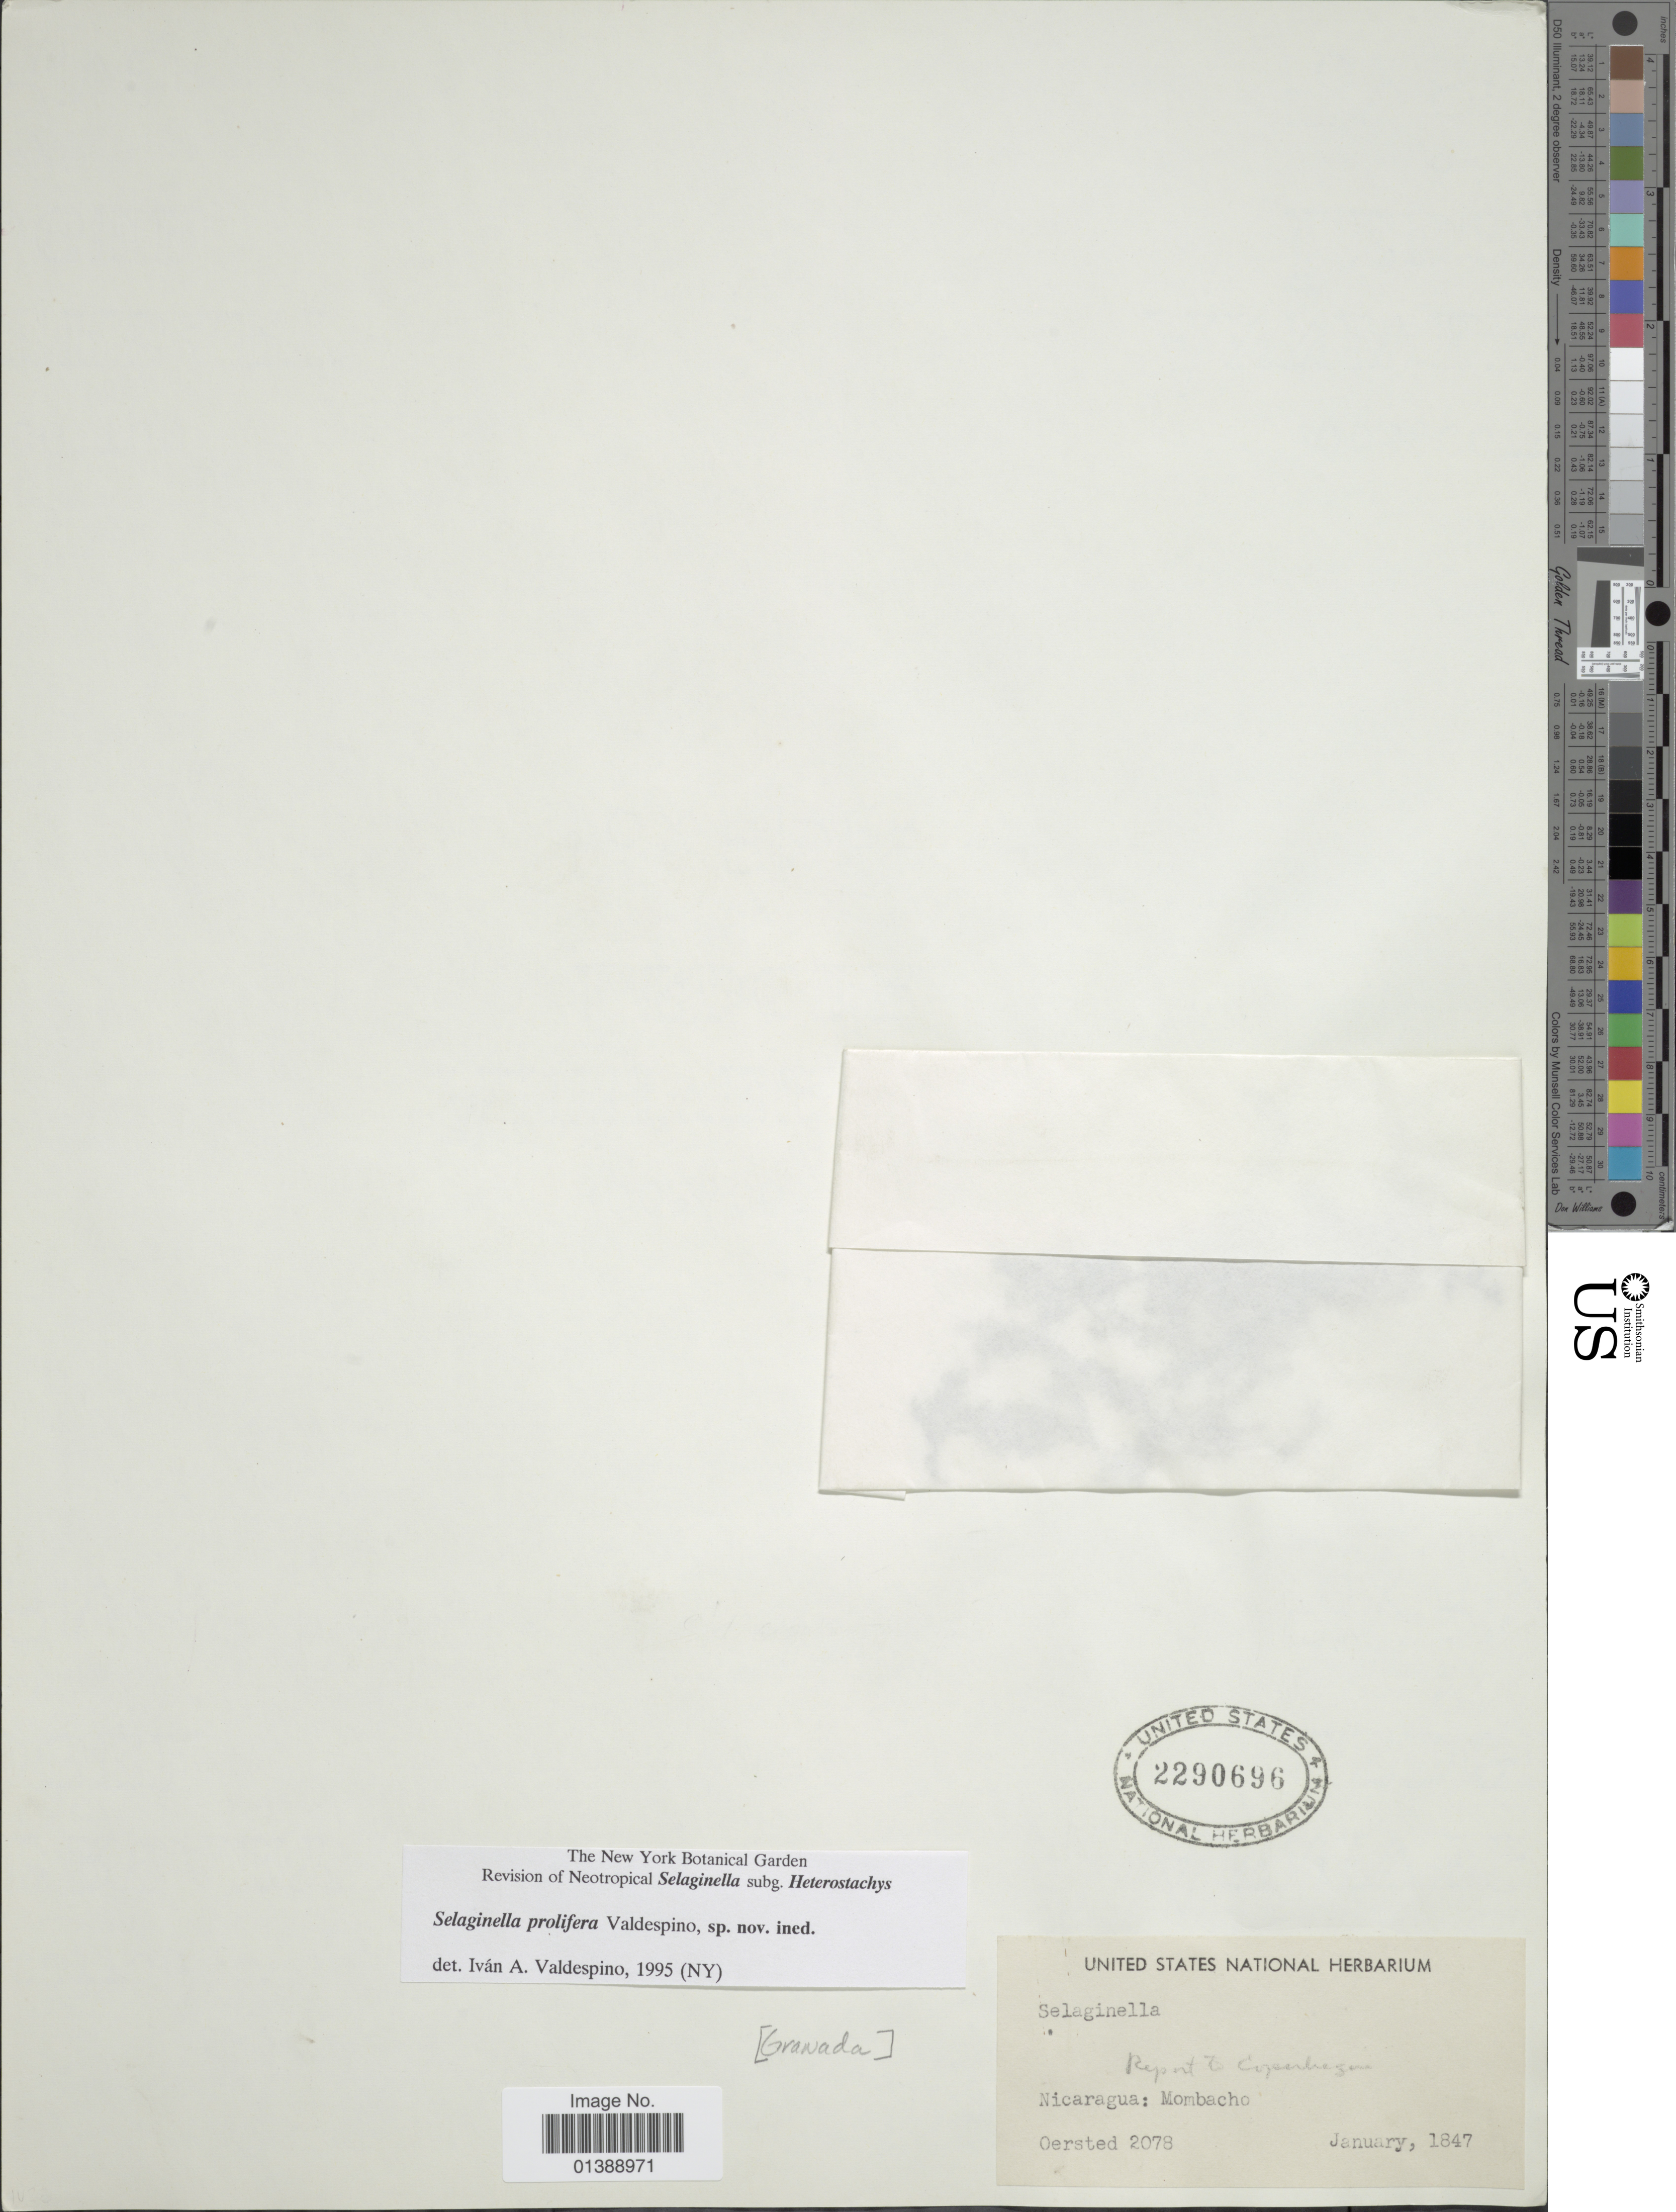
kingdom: Plantae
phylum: Tracheophyta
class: Lycopodiopsida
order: Selaginellales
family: Selaginellaceae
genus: Selaginella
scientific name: Selaginella prolifera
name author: Valdespino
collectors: Oersted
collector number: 2078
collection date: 1847-01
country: Nicaragua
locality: Mombacho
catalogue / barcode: US 2290696